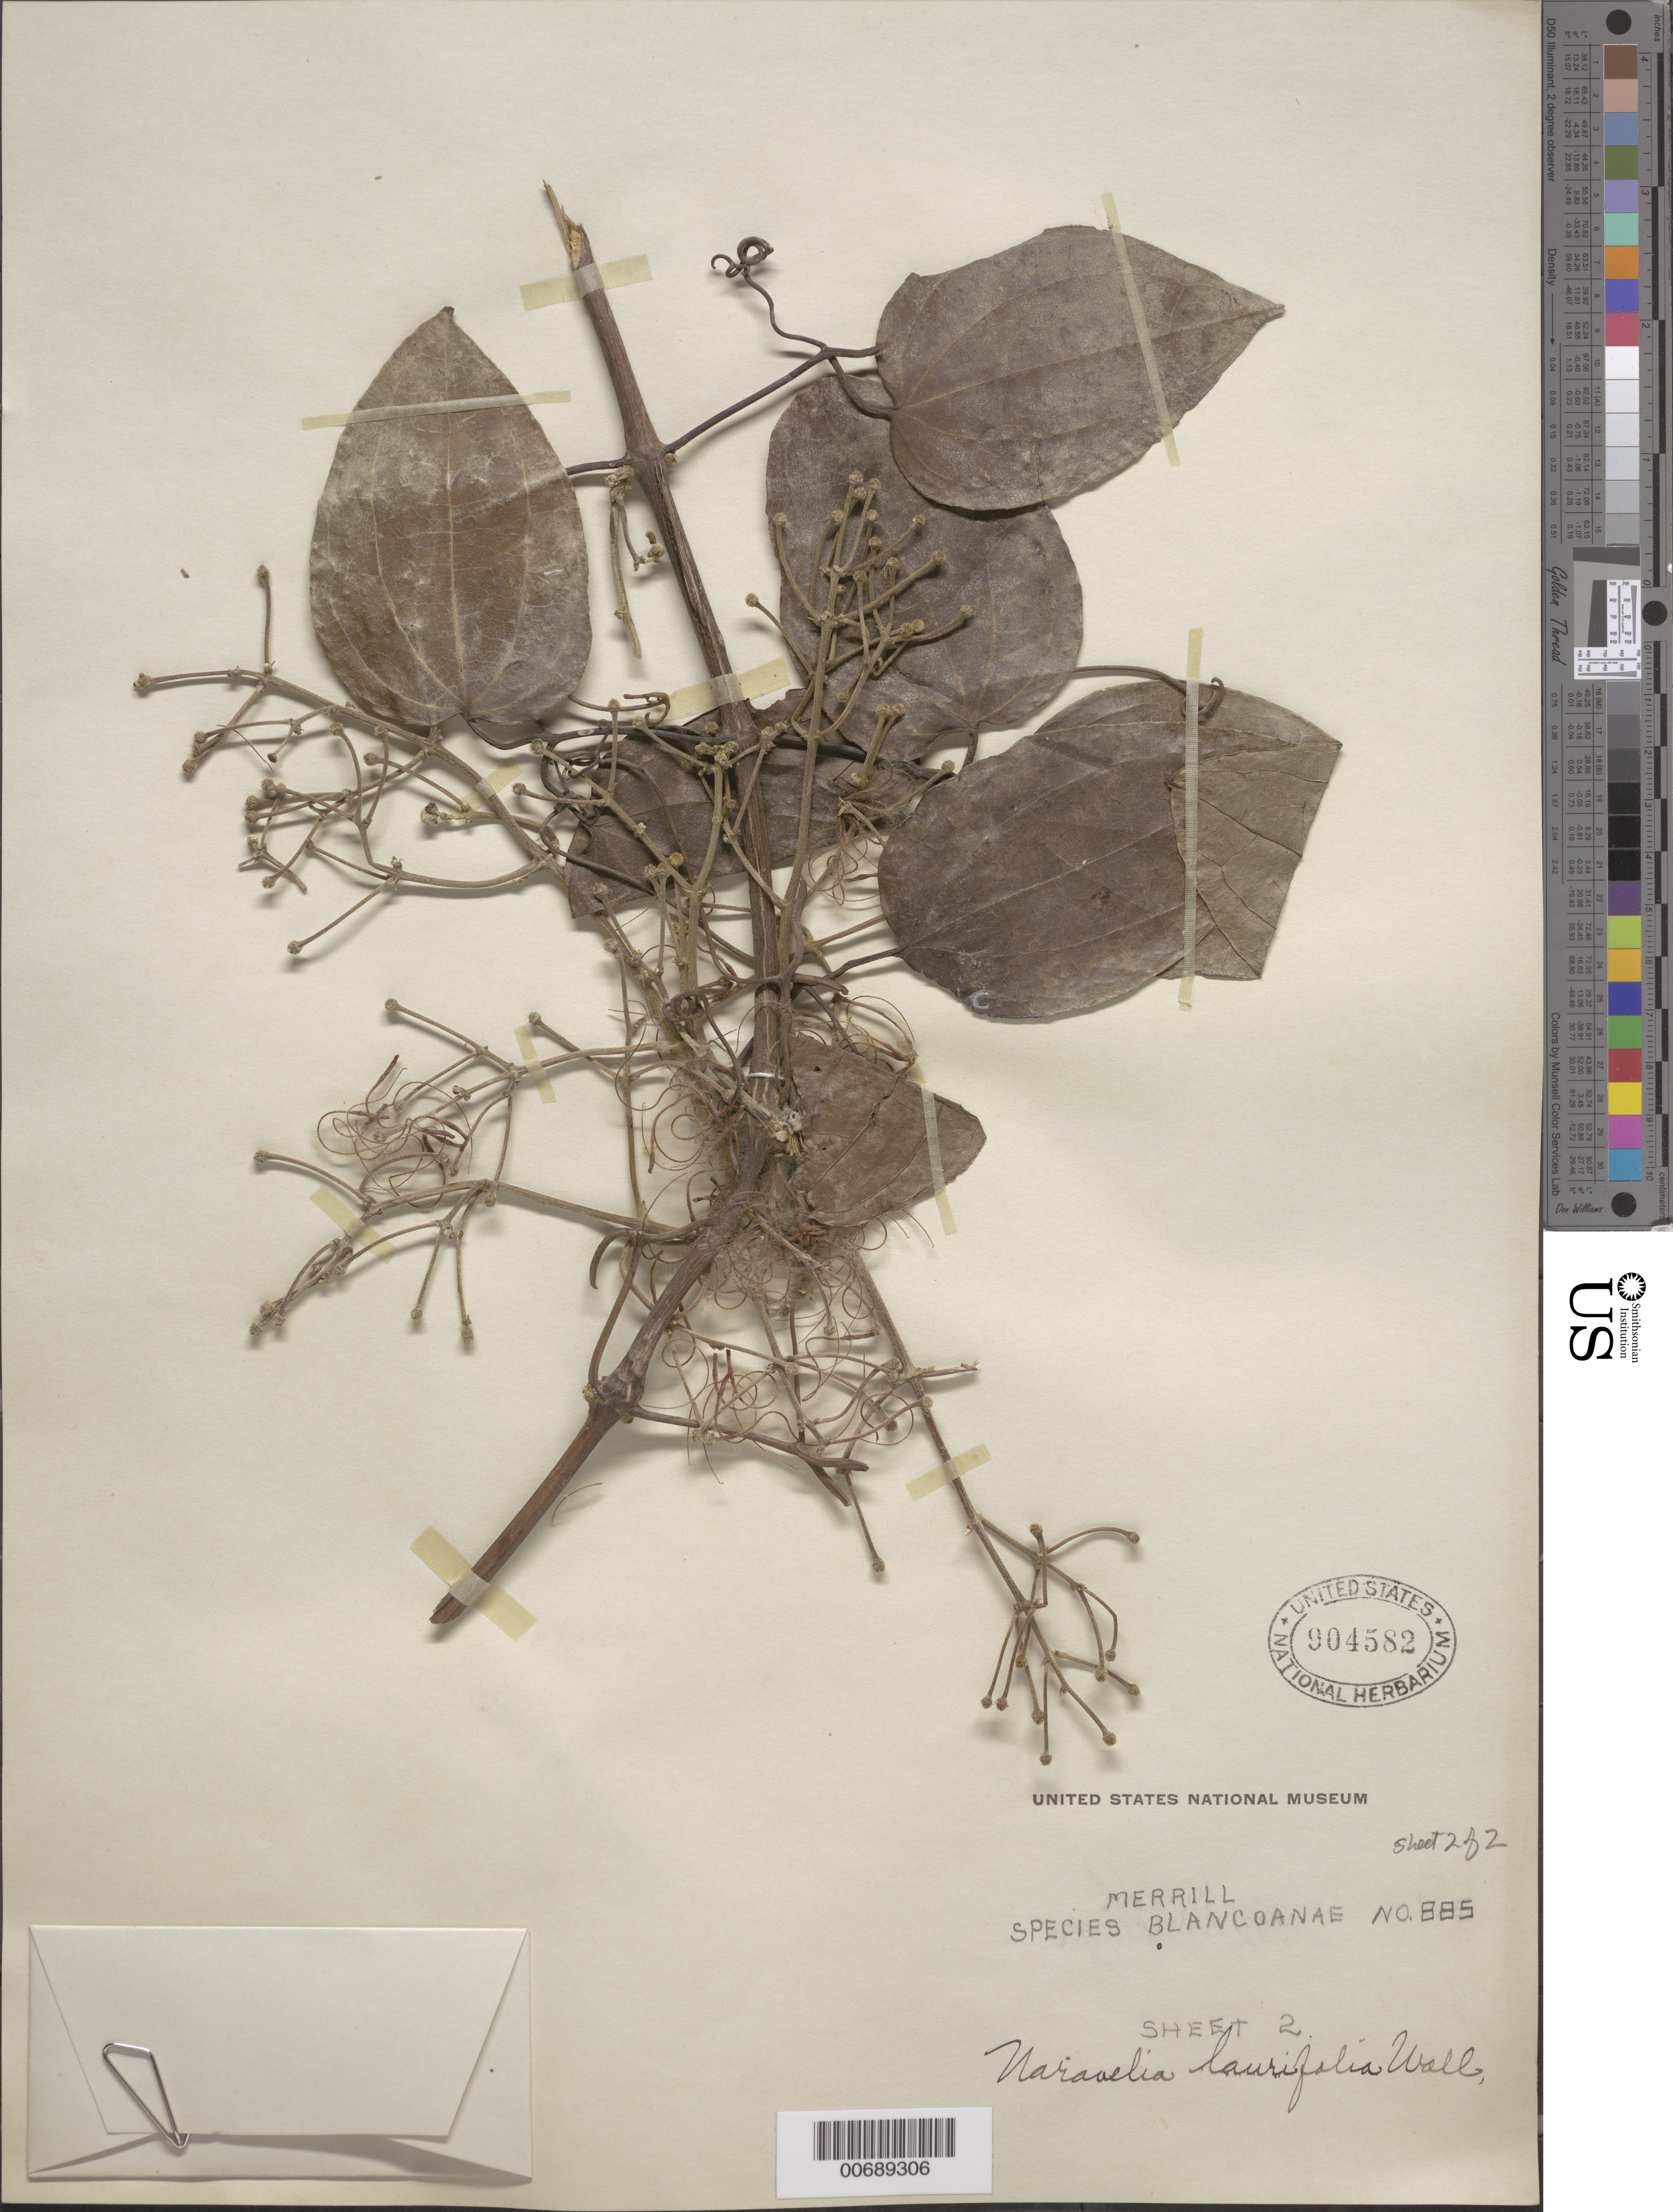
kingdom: Plantae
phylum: Tracheophyta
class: Magnoliopsida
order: Ranunculales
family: Ranunculaceae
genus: Clematis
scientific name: Clematis horripilata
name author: D. Falck & Lehtonen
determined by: Strong, M. T., (US), Smithsonian Institution - National Museum of Natural History (UNITED STATES)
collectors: M. Ramos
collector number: Sp. Blancoan. 0885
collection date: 1915-03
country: Philippines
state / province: Calabarzon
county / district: Rizal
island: Luzon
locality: Bosoboso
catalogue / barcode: US 904582